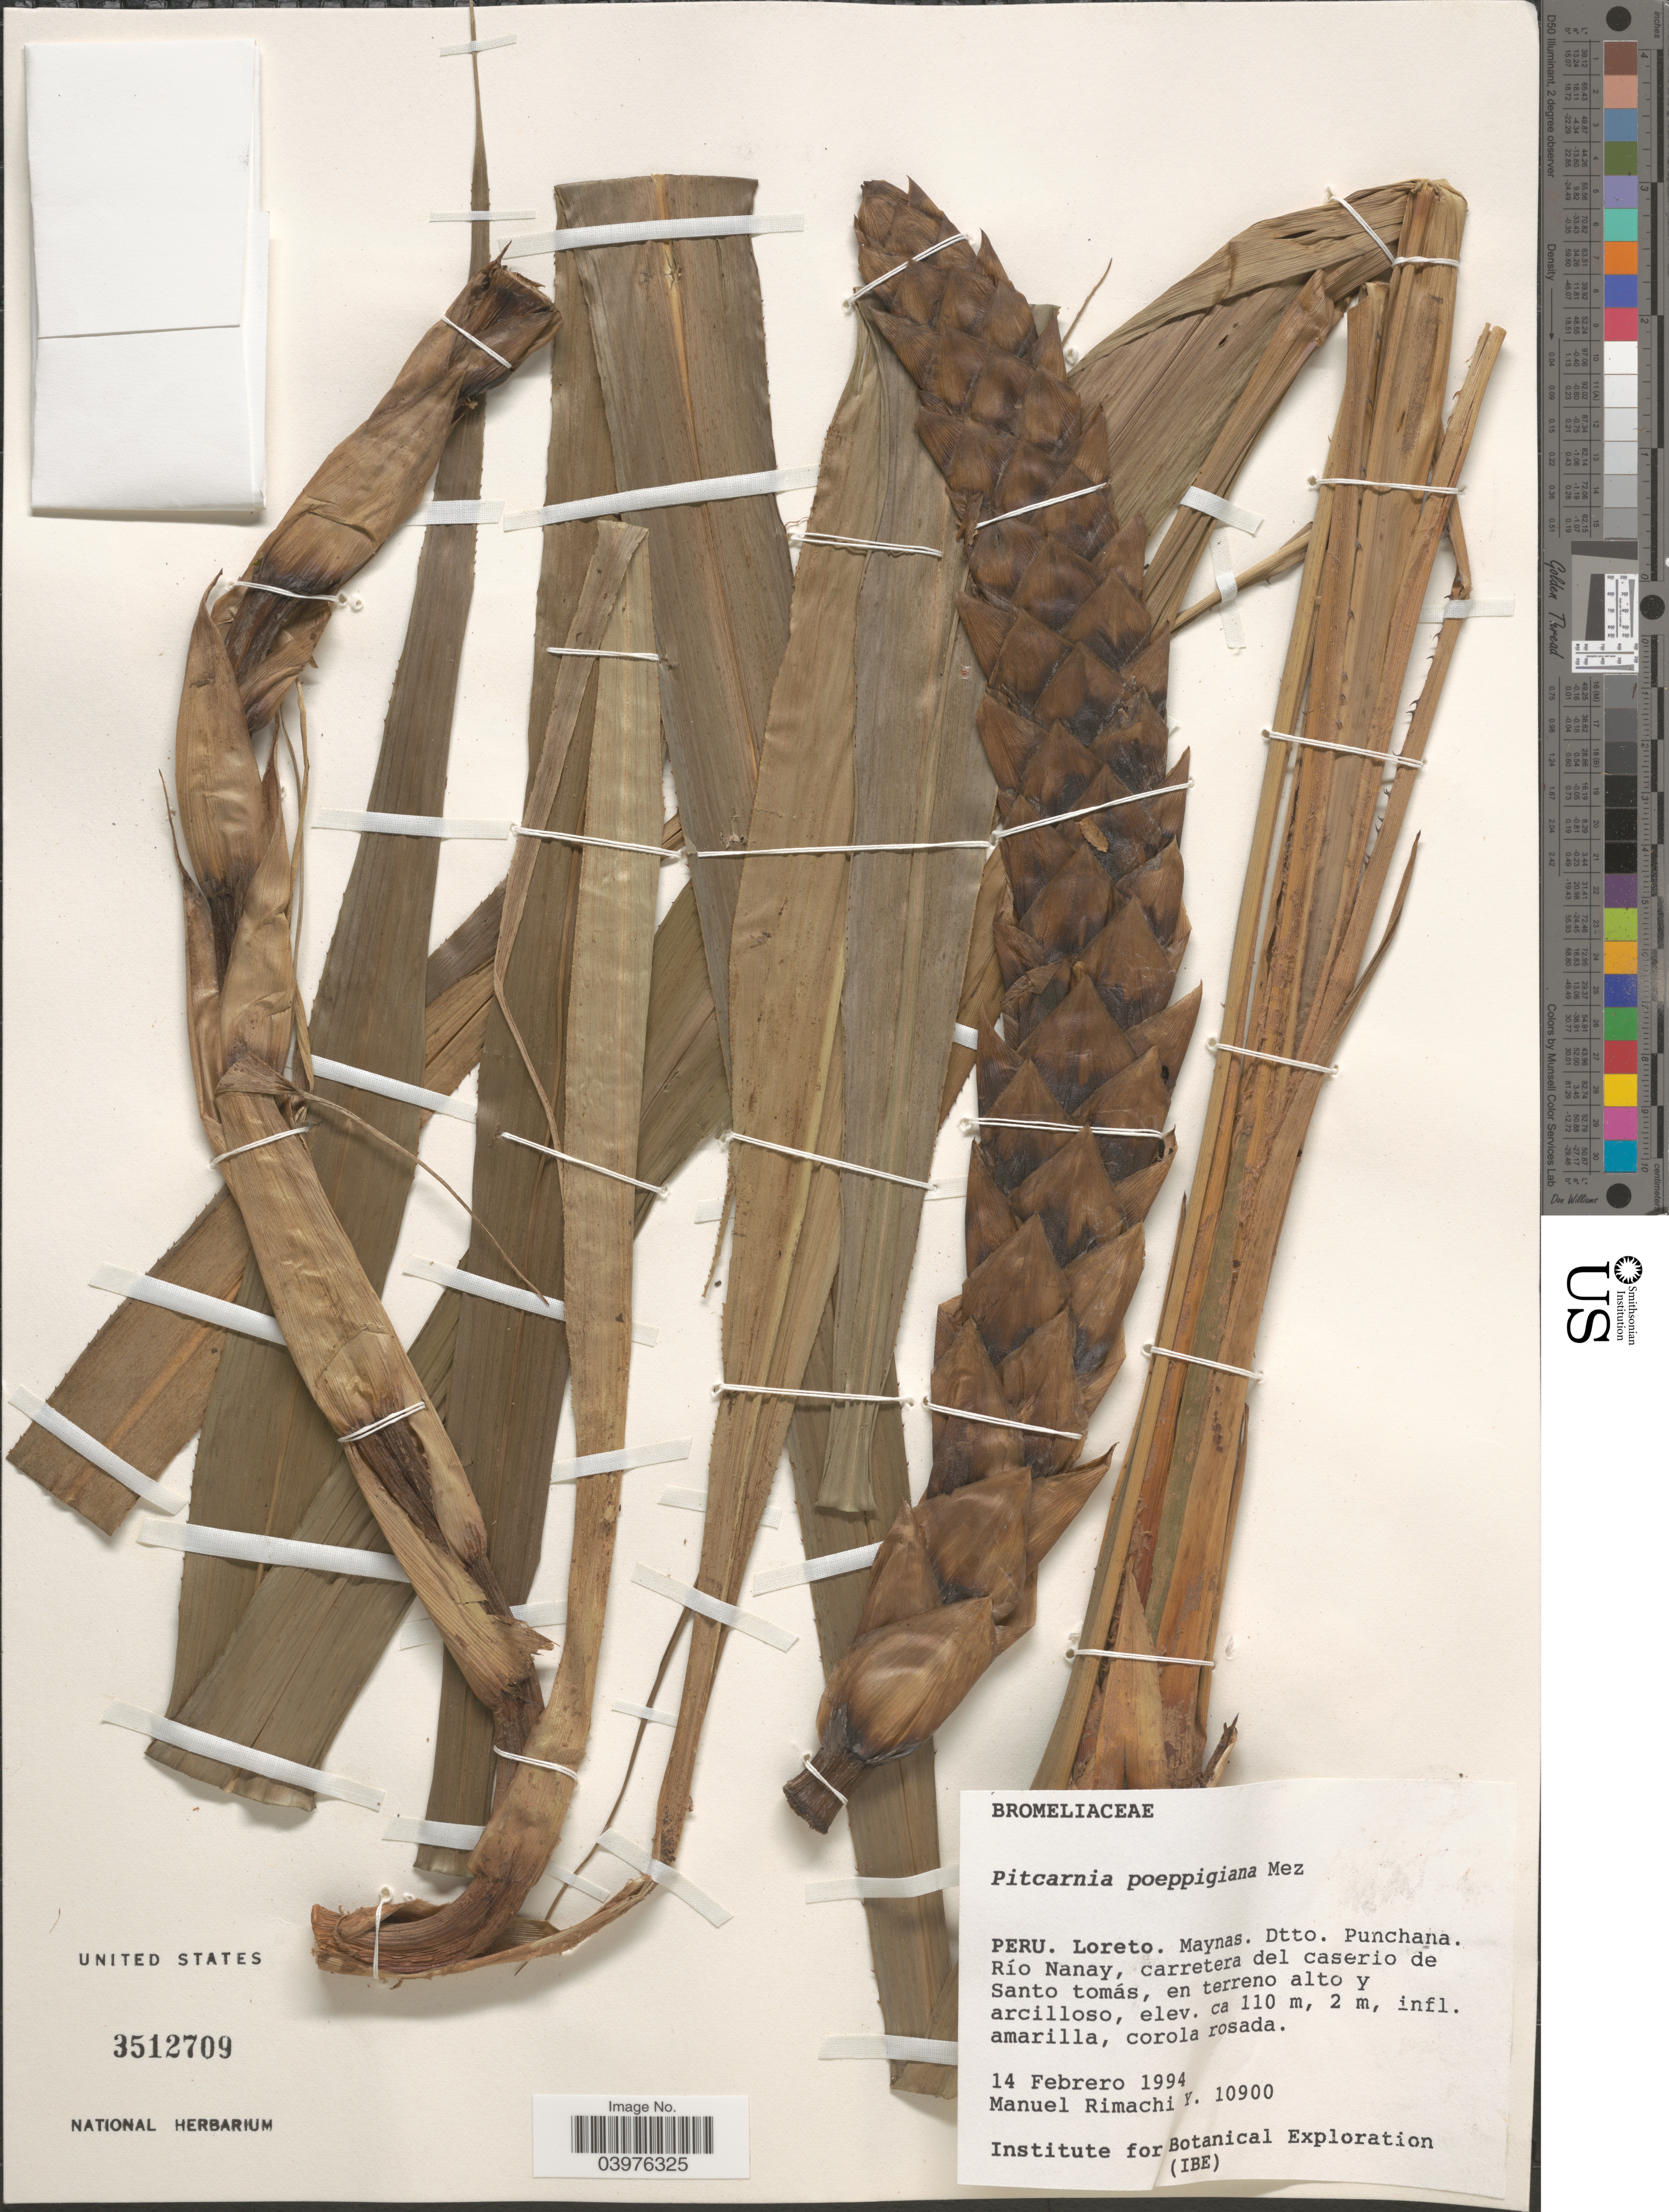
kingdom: Plantae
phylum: Tracheophyta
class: Liliopsida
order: Poales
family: Bromeliaceae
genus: Pitcairnia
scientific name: Pitcairnia poeppigiana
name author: Mez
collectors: M. Rimachi Y.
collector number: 10900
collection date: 1994-02-14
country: Peru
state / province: Loreto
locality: Maynas. Dtto. Punchana. Río Nanay, carreterra del caserio de Santo tomás.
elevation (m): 110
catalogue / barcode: US 3512709